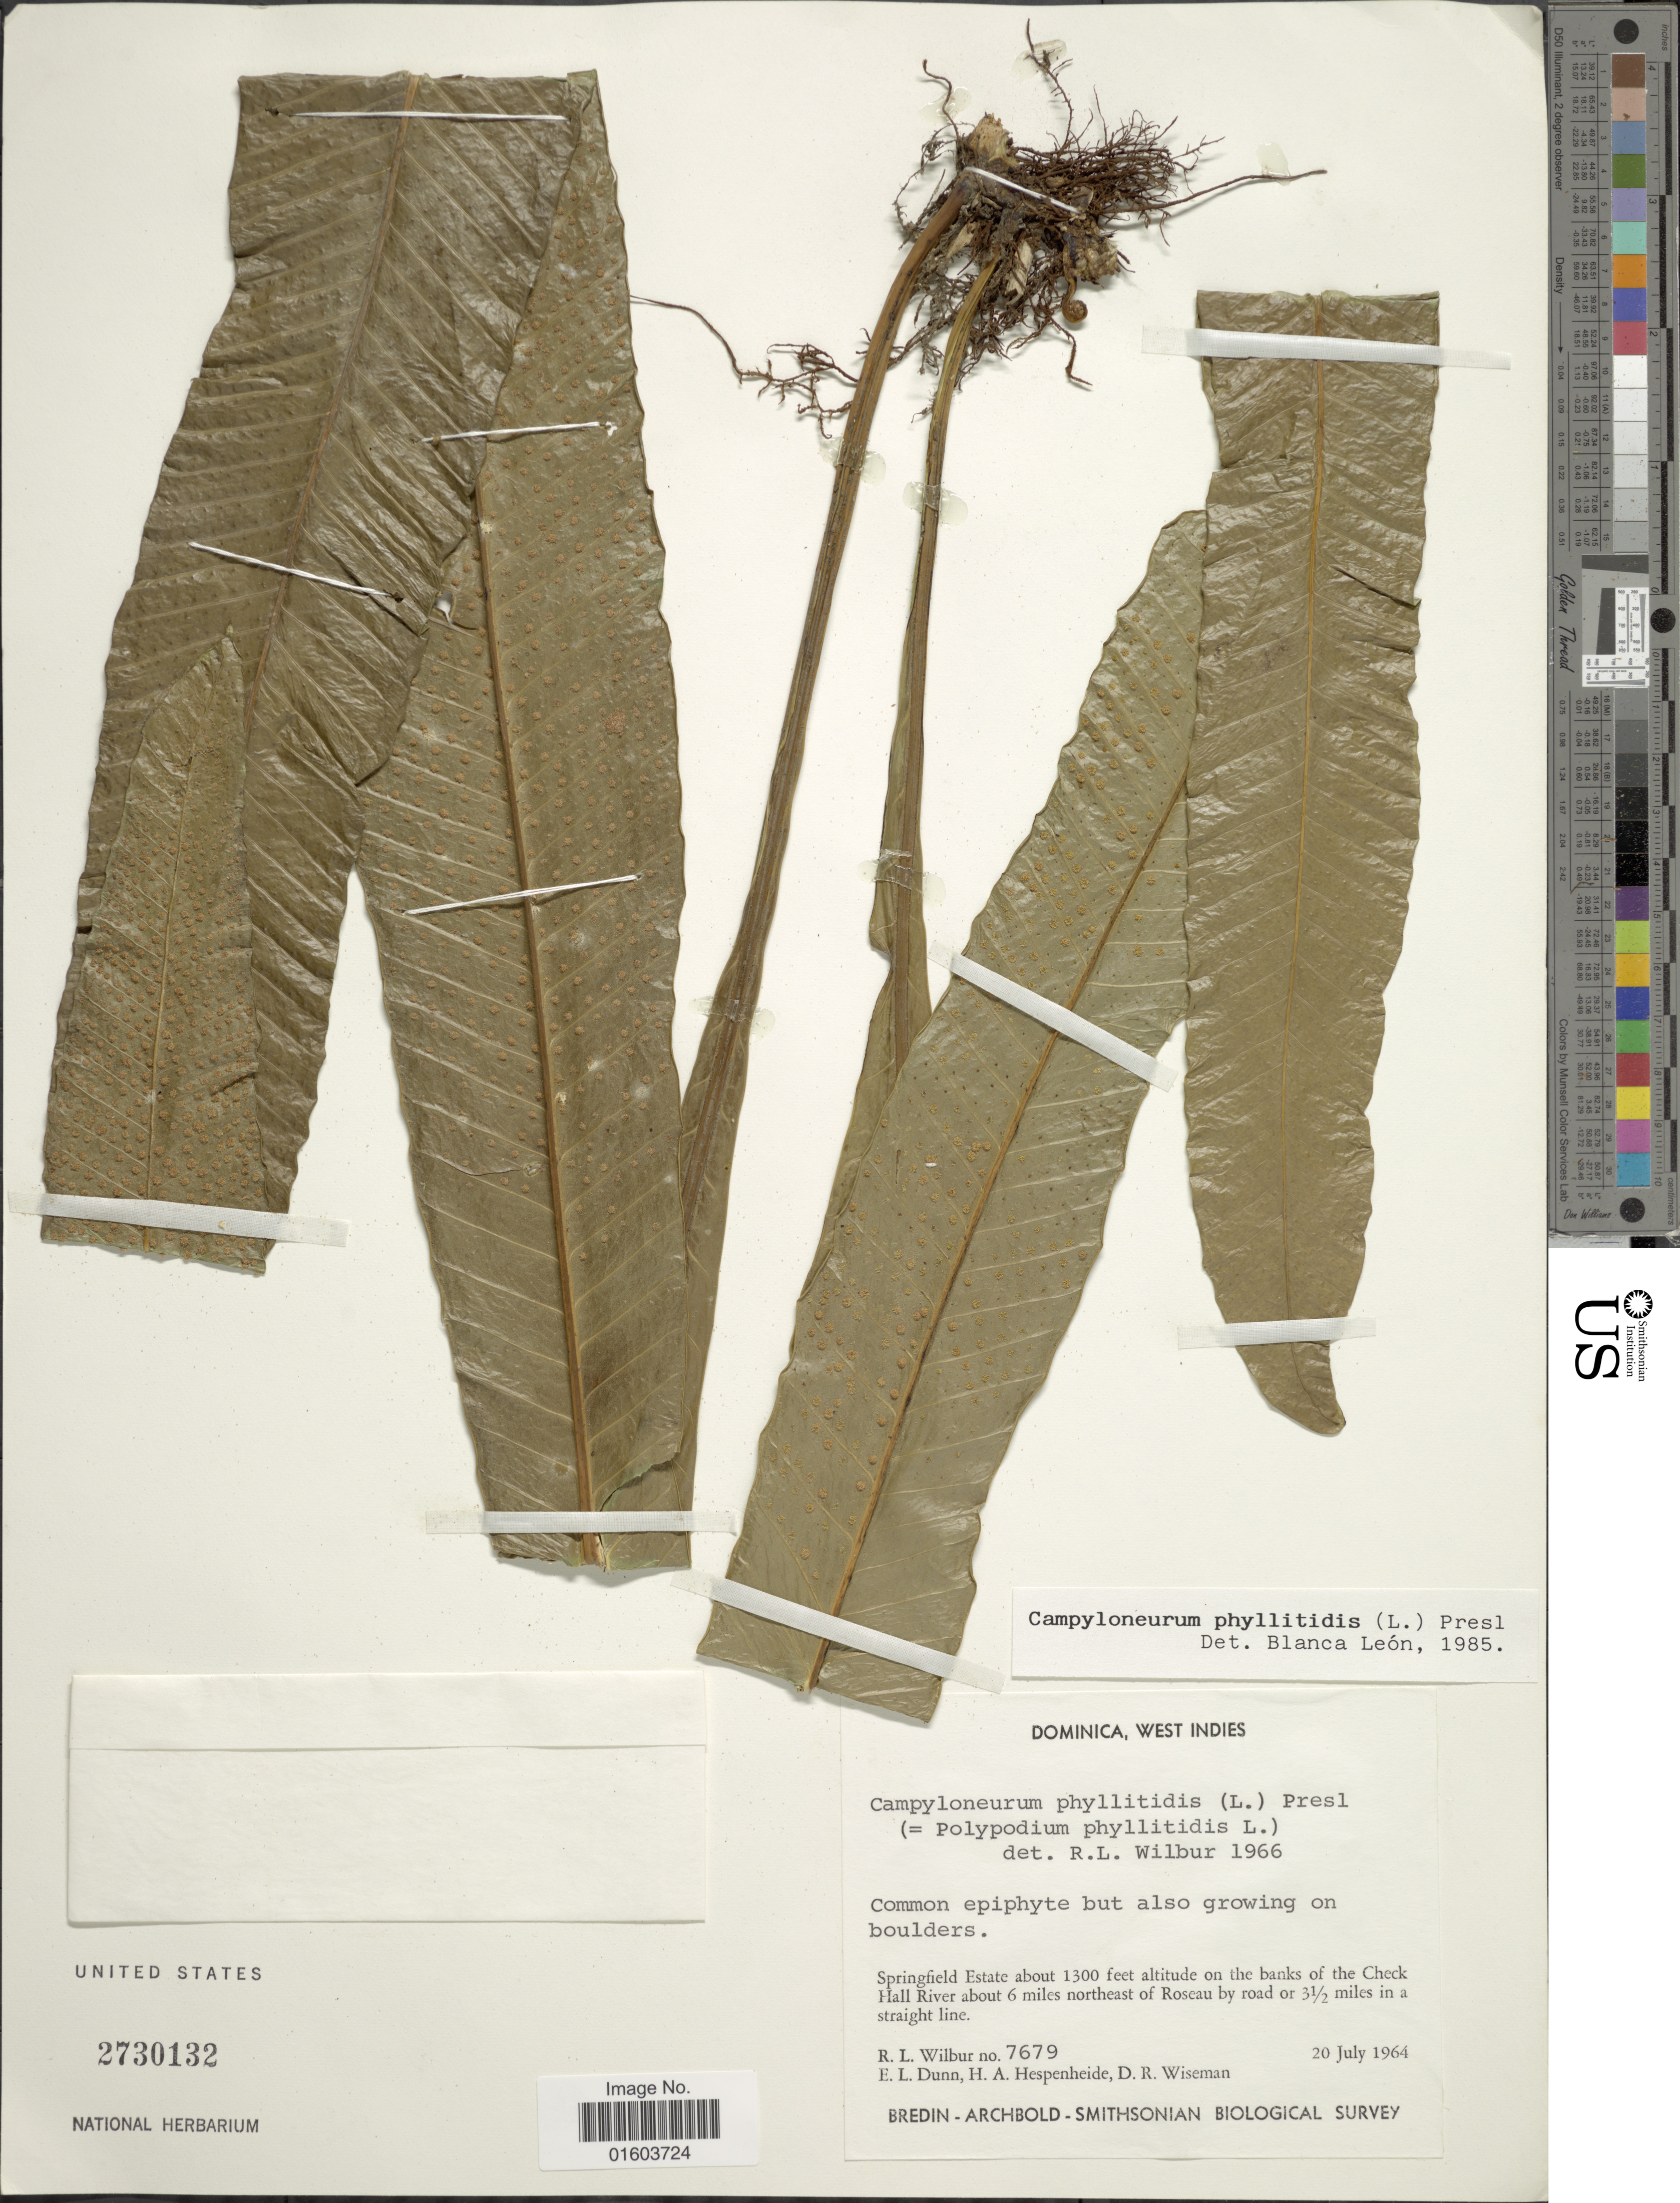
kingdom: Plantae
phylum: Tracheophyta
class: Polypodiopsida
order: Polypodiales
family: Polypodiaceae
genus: Campyloneurum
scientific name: Campyloneurum phyllitidis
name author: (L.) C. Presl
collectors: R. L. Wilbur, E. Dunn, H. A. Hespenheide & D. R. Wiseman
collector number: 7679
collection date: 1964-07-20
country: Dominica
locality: Dominica. West Indies. Springfield Estate on the banks of the Check Hall River about 6 miles northeast of Roseau by road or 3½ miles in a straight line.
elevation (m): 396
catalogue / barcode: US 2730132